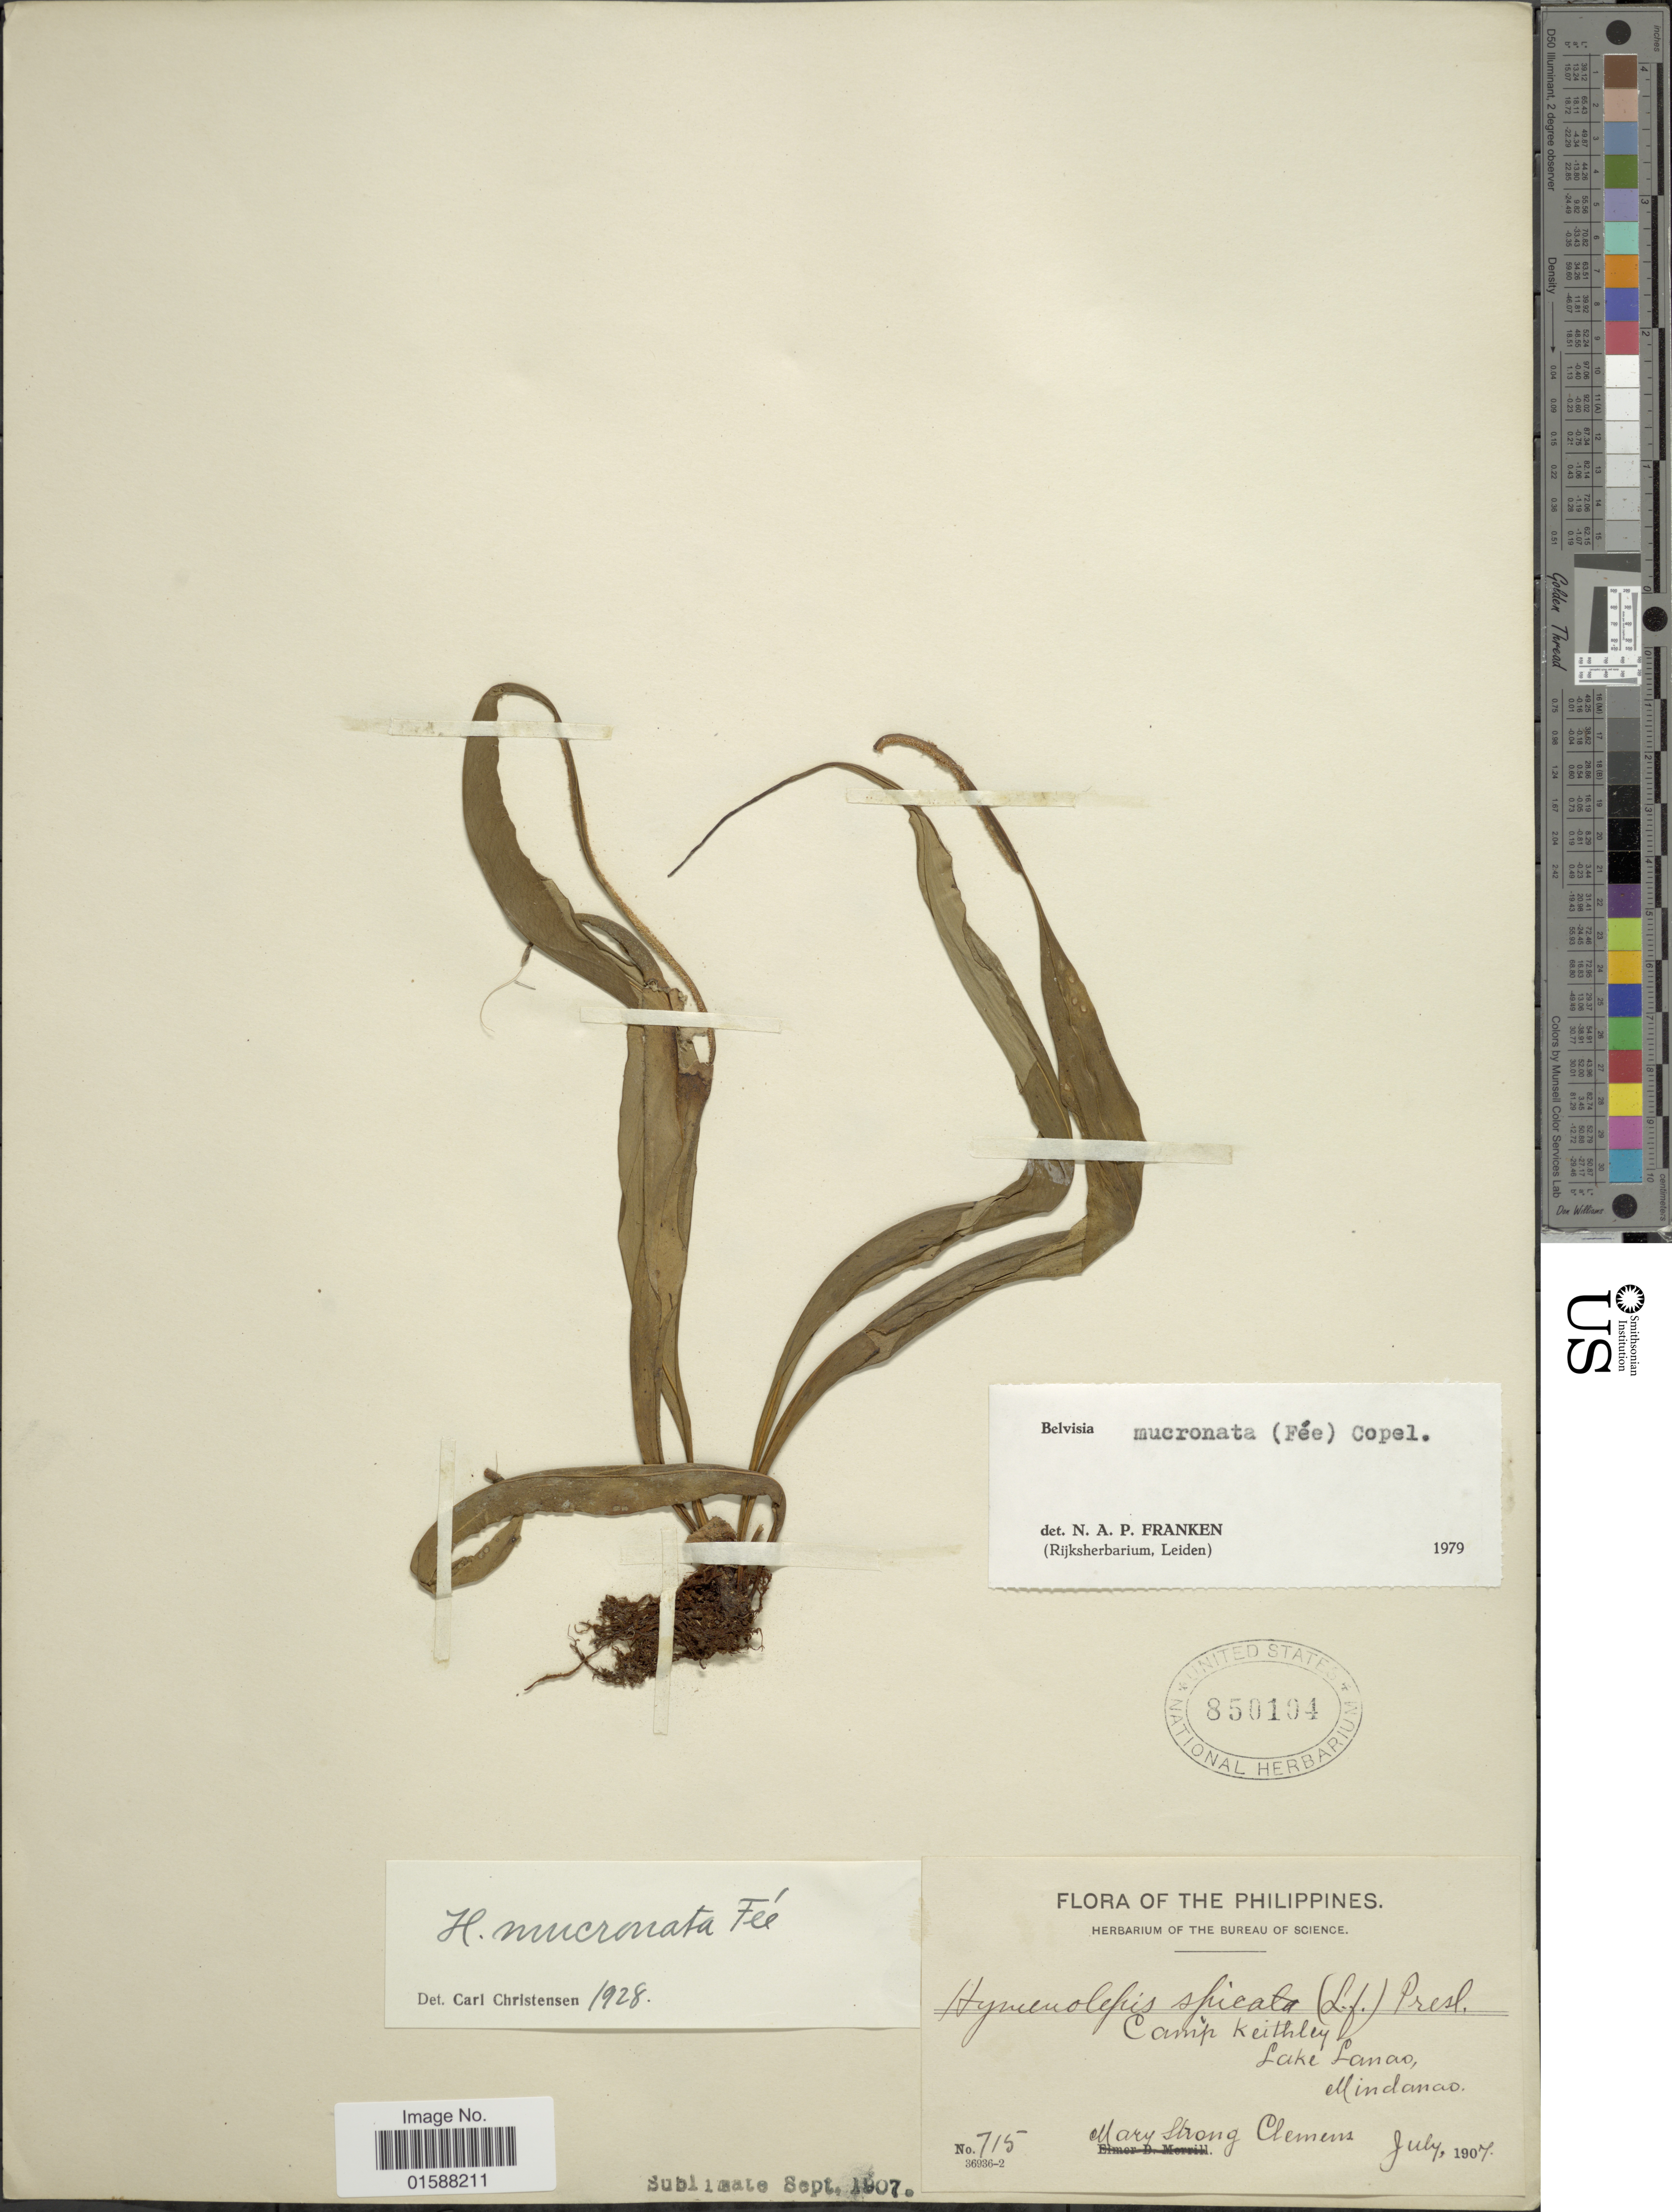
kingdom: Plantae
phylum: Tracheophyta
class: Polypodiopsida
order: Polypodiales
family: Polypodiaceae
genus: Lepisorus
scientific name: Lepisorus mucronatus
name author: (Fée) Li S. Wang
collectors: M. S. Clemens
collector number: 715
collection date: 1907-07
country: Philippines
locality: Camp Keithley. Lake Lanao, Mindanao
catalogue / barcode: US 850104